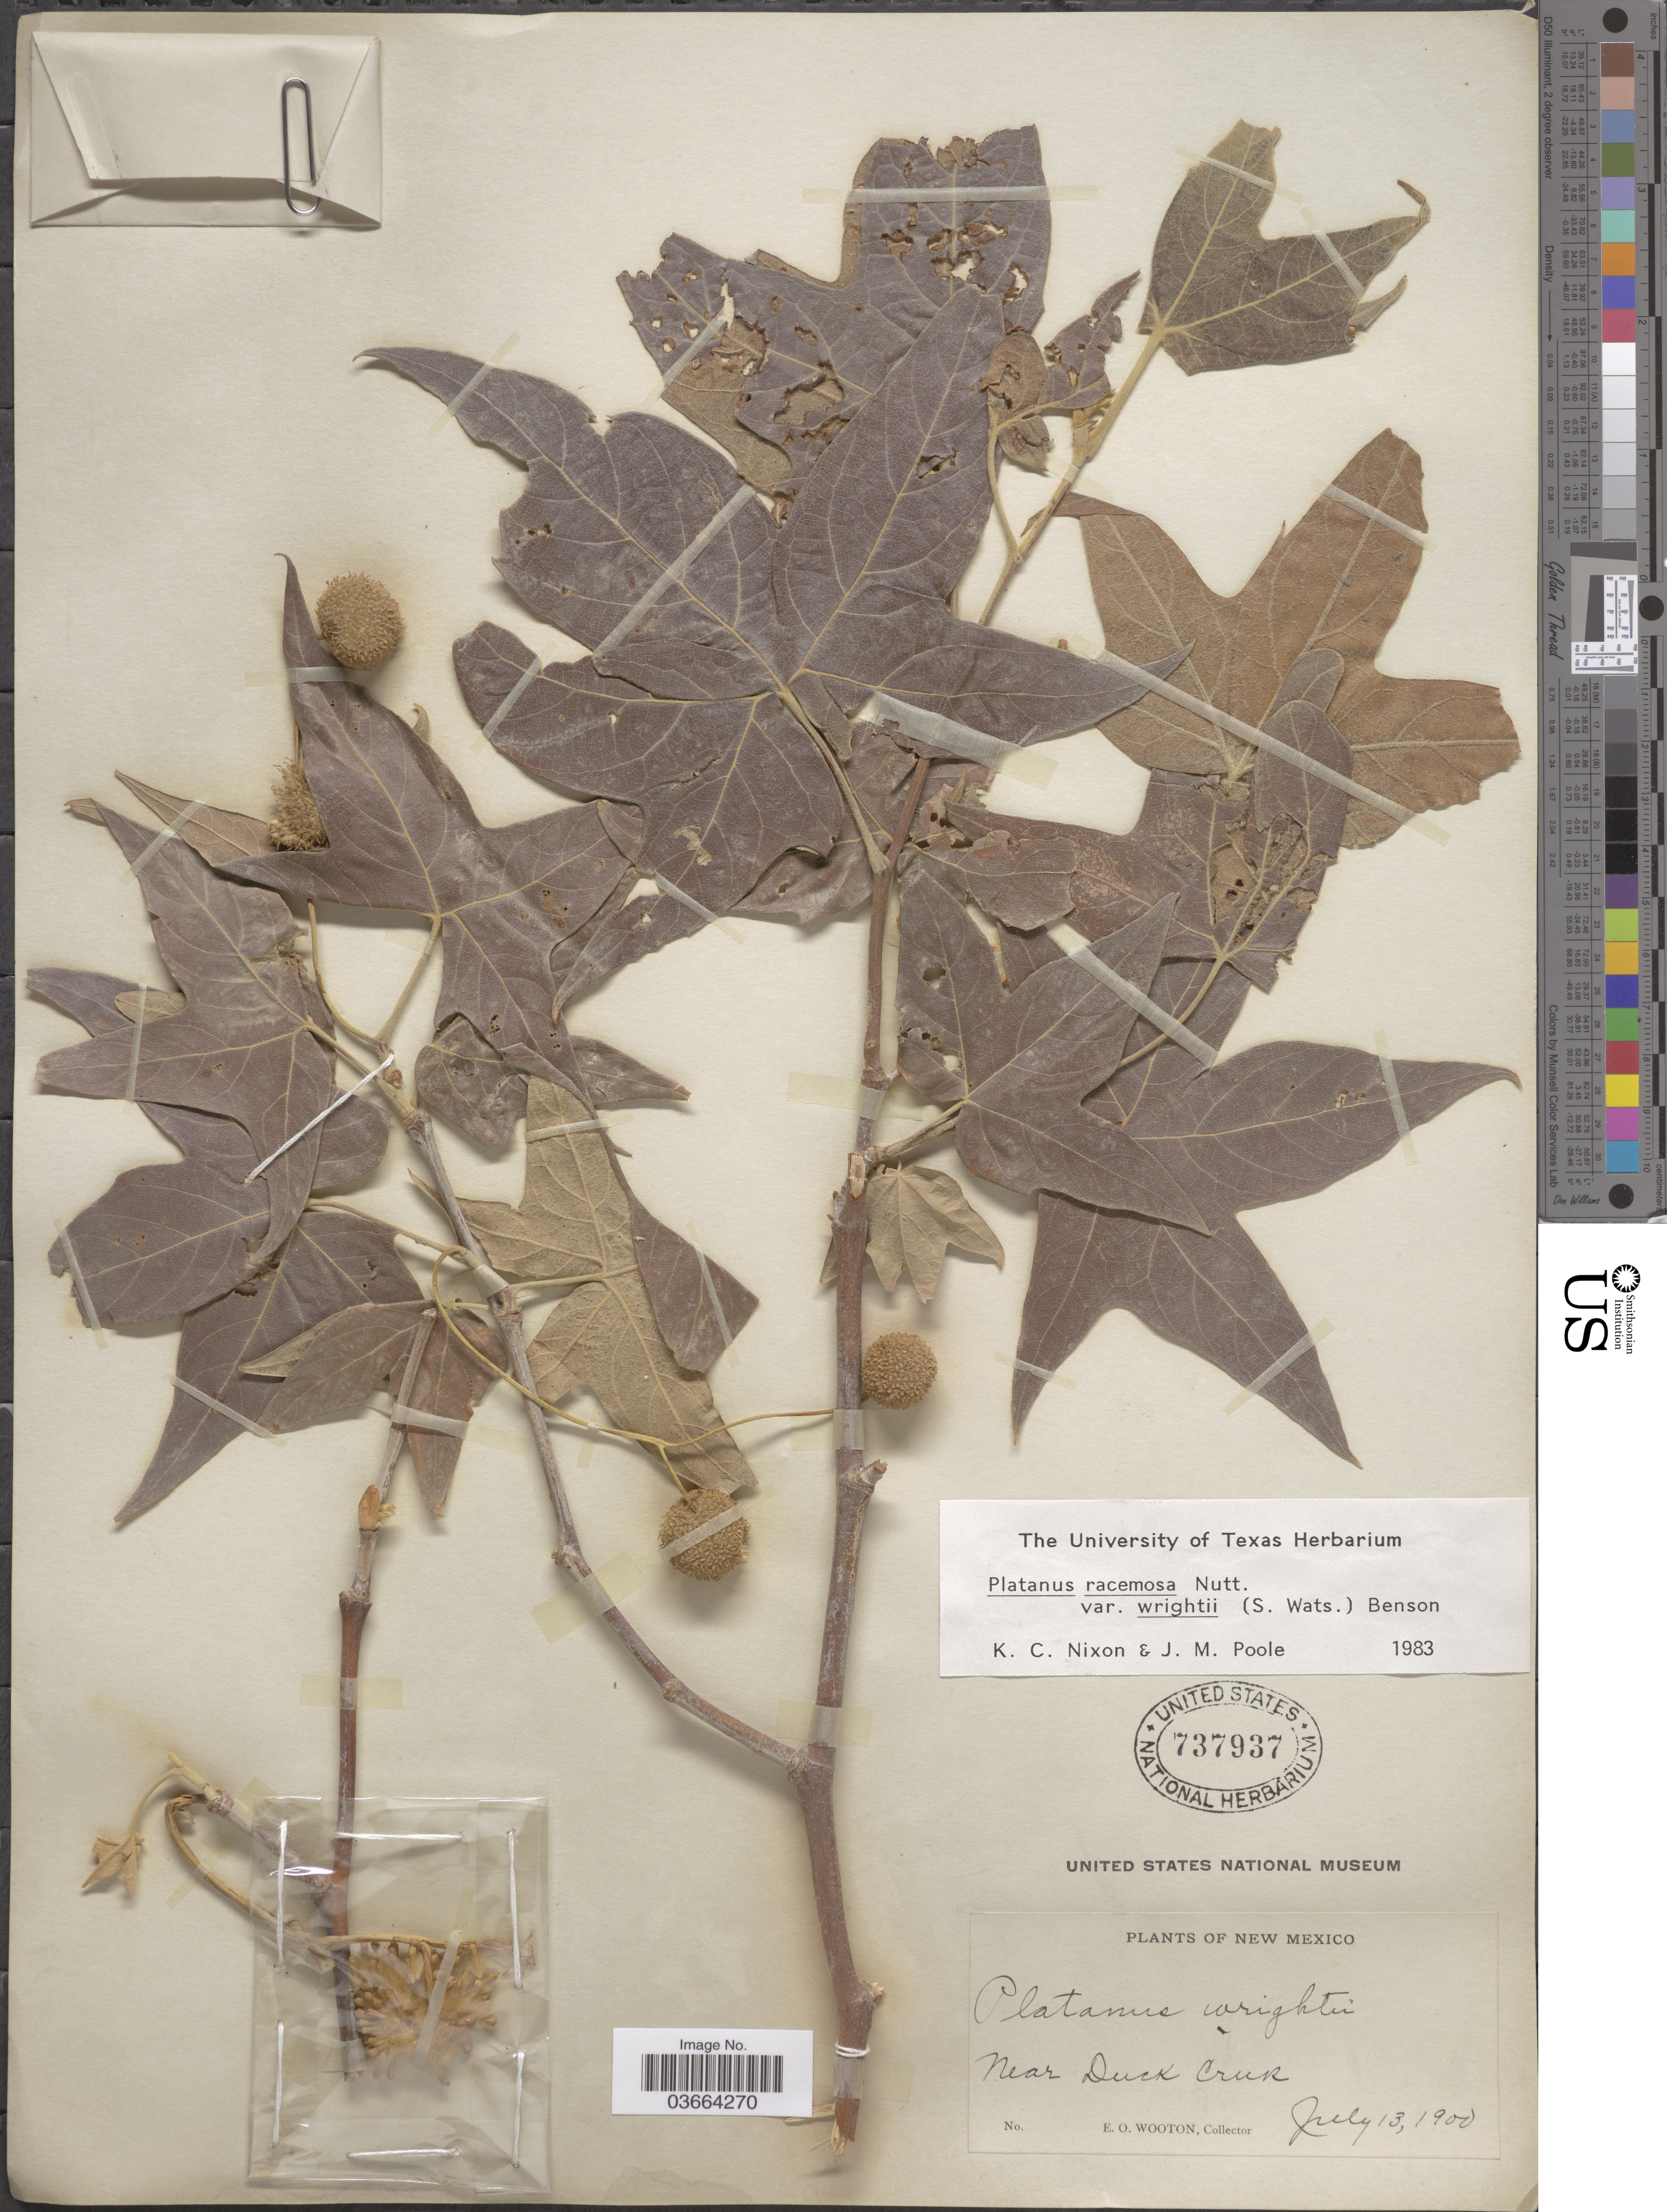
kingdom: Plantae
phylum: Tracheophyta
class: Magnoliopsida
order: Proteales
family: Platanaceae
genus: Platanus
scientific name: Platanus racemosa var. wrightii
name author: (S. Watson) L.D. Benson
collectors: E. O. Wooton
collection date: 1900-07-13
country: United States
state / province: New Mexico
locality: Near Duck Creek.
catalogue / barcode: US 737937